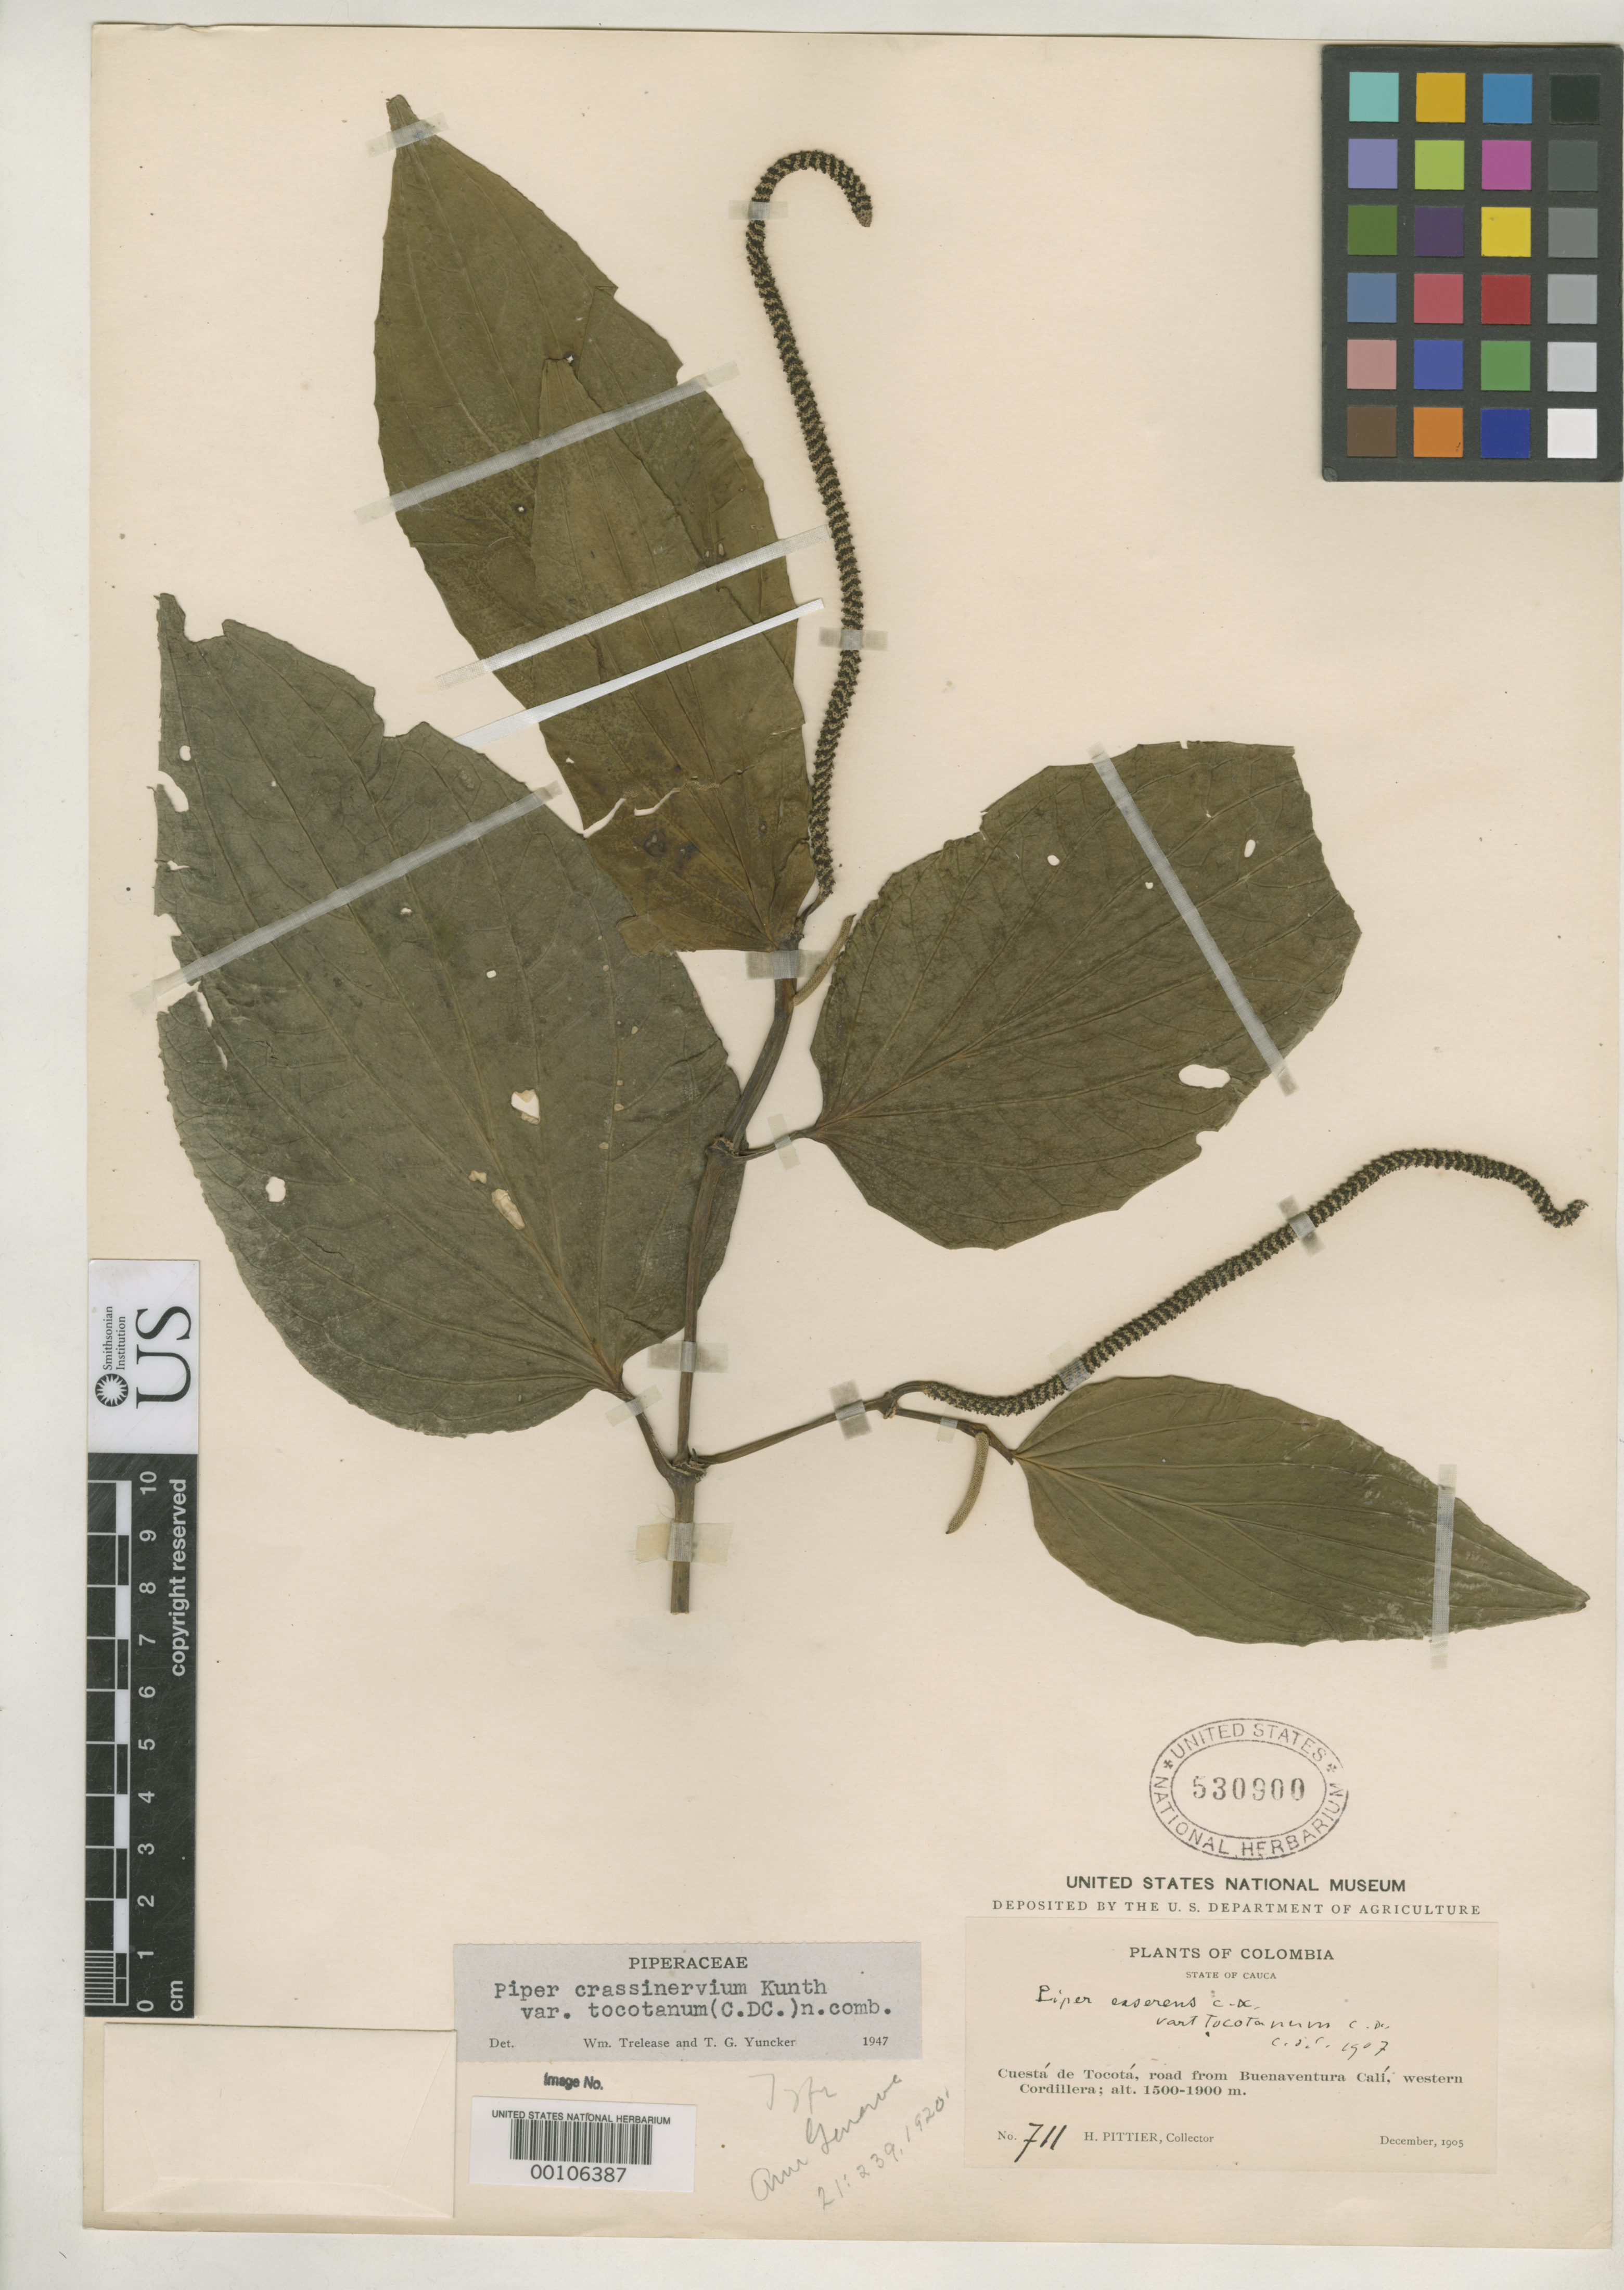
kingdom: Plantae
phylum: Tracheophyta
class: Magnoliopsida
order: Piperales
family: Piperaceae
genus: Piper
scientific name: Piper exserens var. tocotanum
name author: C. DC.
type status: Possible Holotype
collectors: H. F. Pittier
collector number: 711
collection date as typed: Dec 1905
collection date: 1905-12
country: Colombia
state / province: Cauca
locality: Cuesta de Tocota, between Buena Ventura & Cali, western Cordillera.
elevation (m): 1500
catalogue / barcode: US 530900